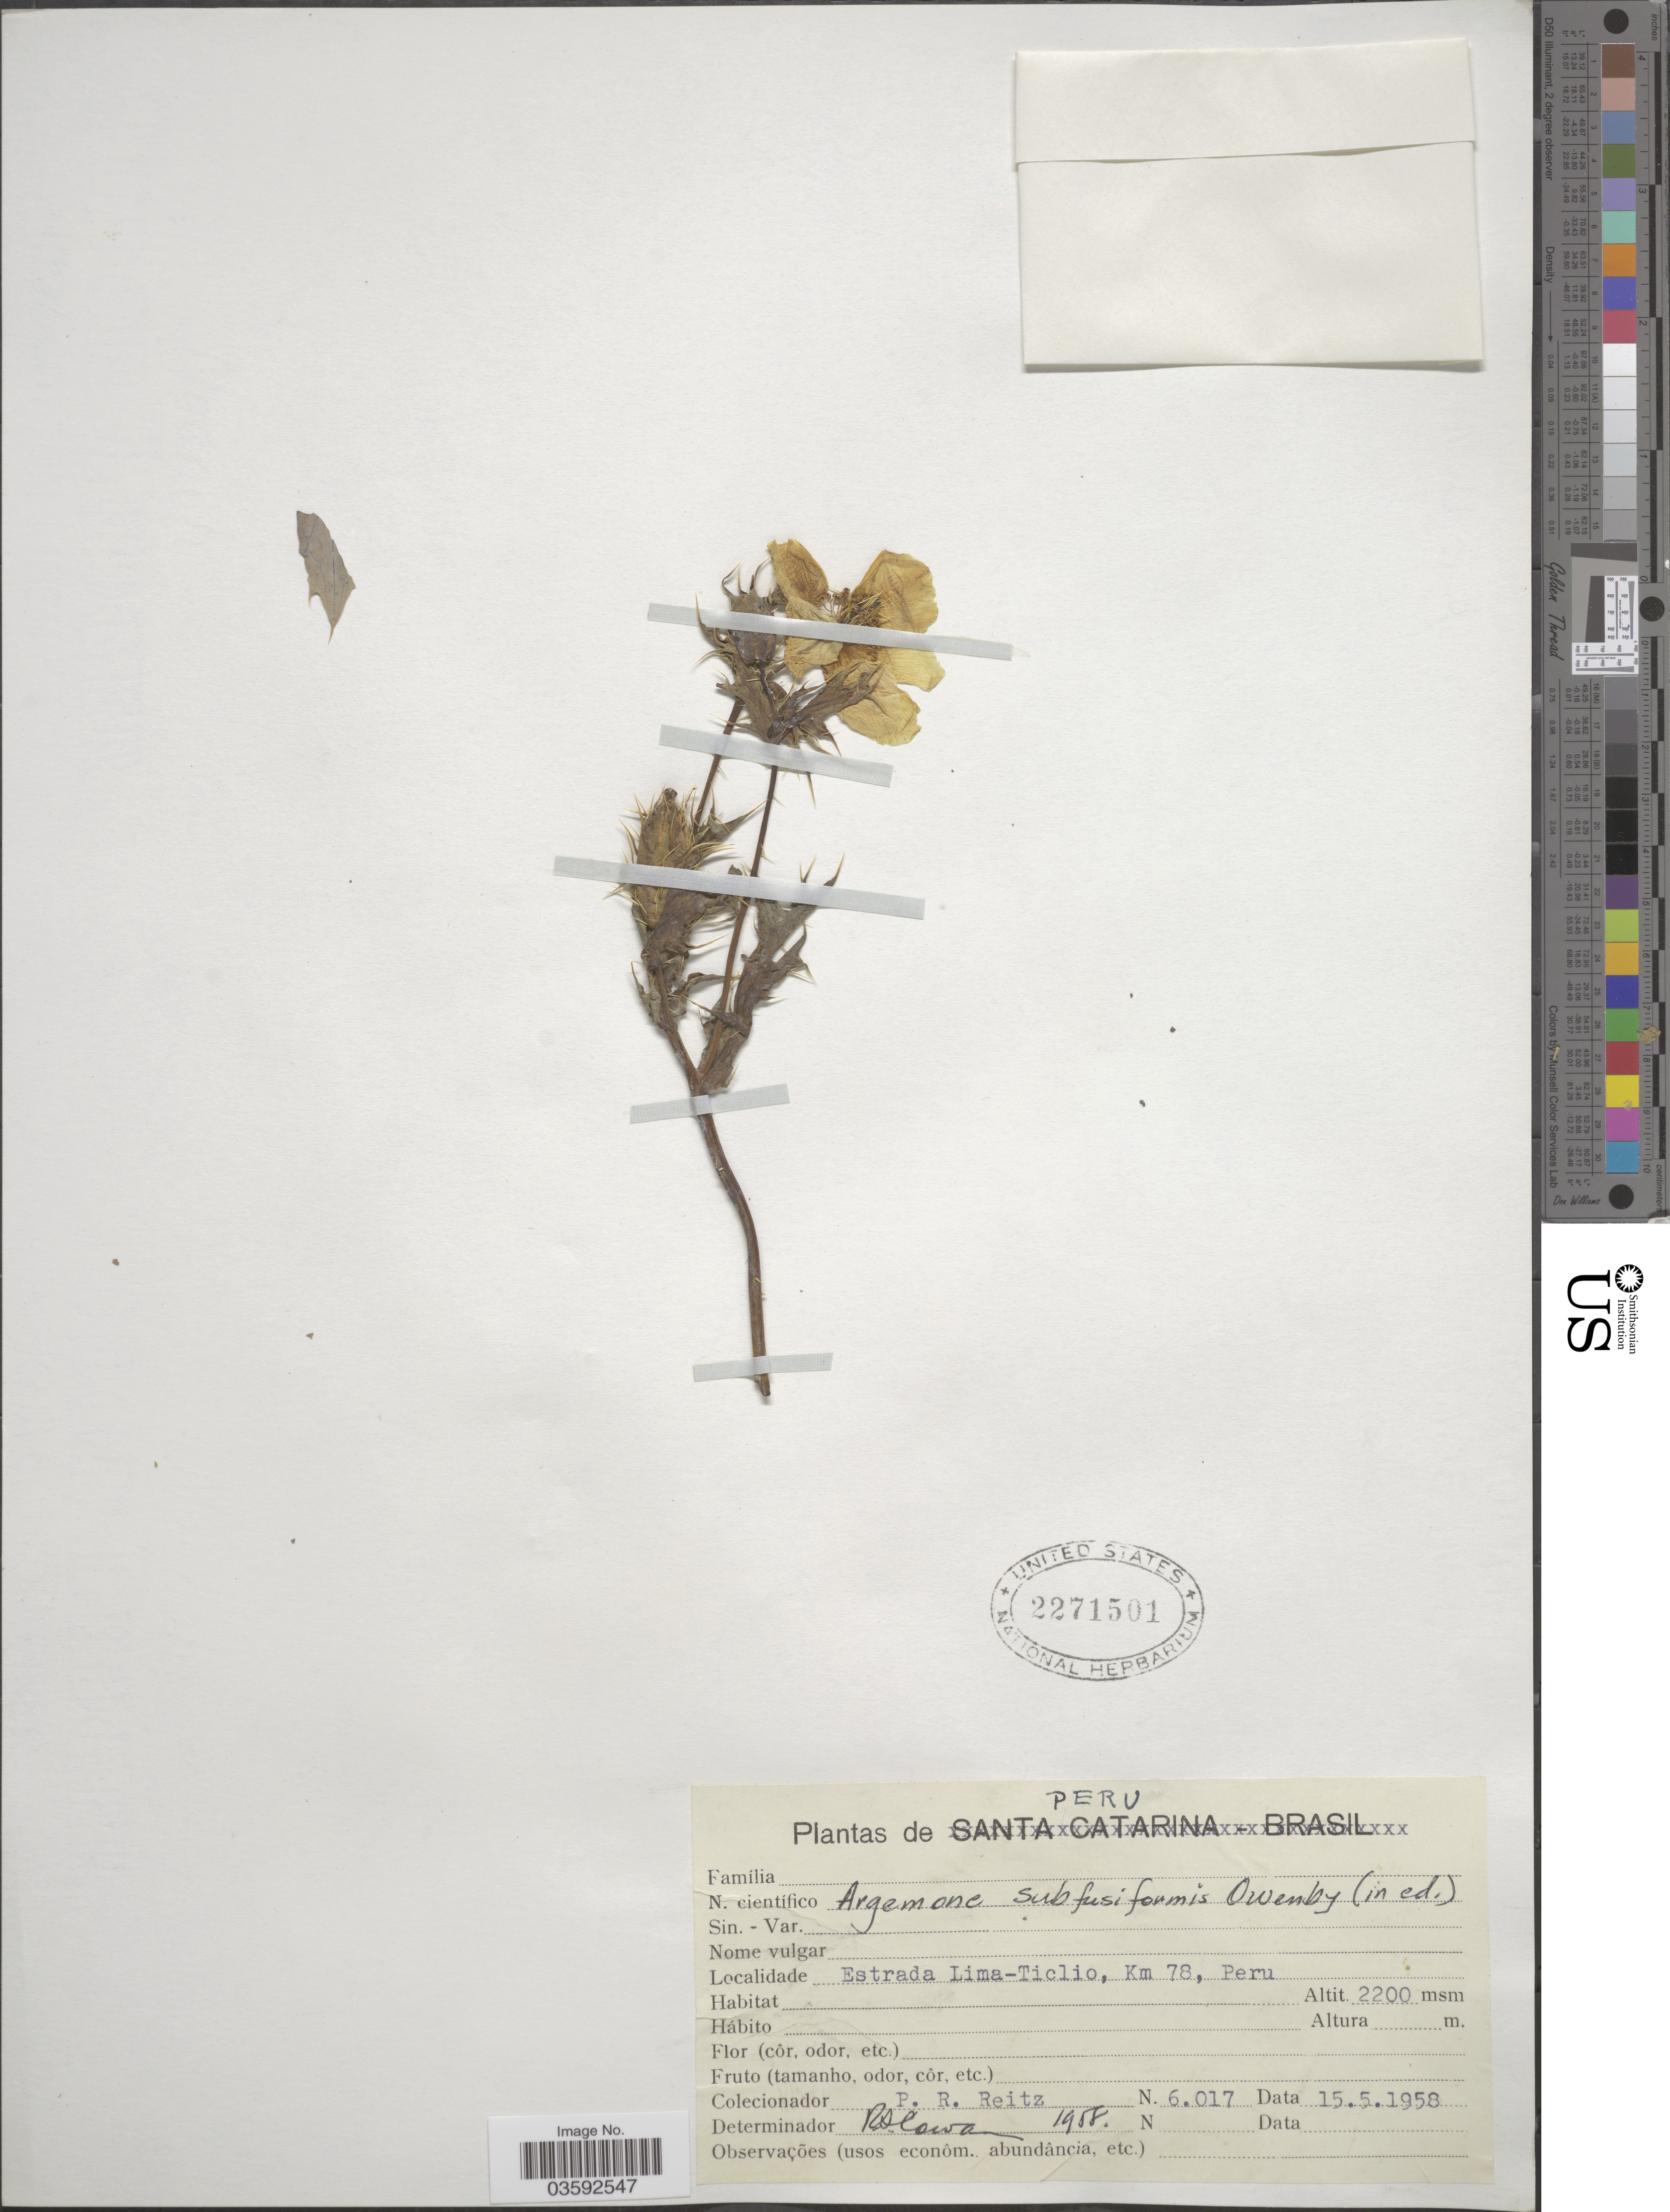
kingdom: Plantae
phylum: Tracheophyta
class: Magnoliopsida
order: Ranunculales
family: Papaveraceae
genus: Argemone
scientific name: Argemone subfusiformis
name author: G.B. Ownbey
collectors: R. Reitz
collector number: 6017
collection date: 1958-05-15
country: Peru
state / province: Lima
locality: Estrada Lima-Ticlio, Km 78.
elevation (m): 2200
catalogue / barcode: US 2271501